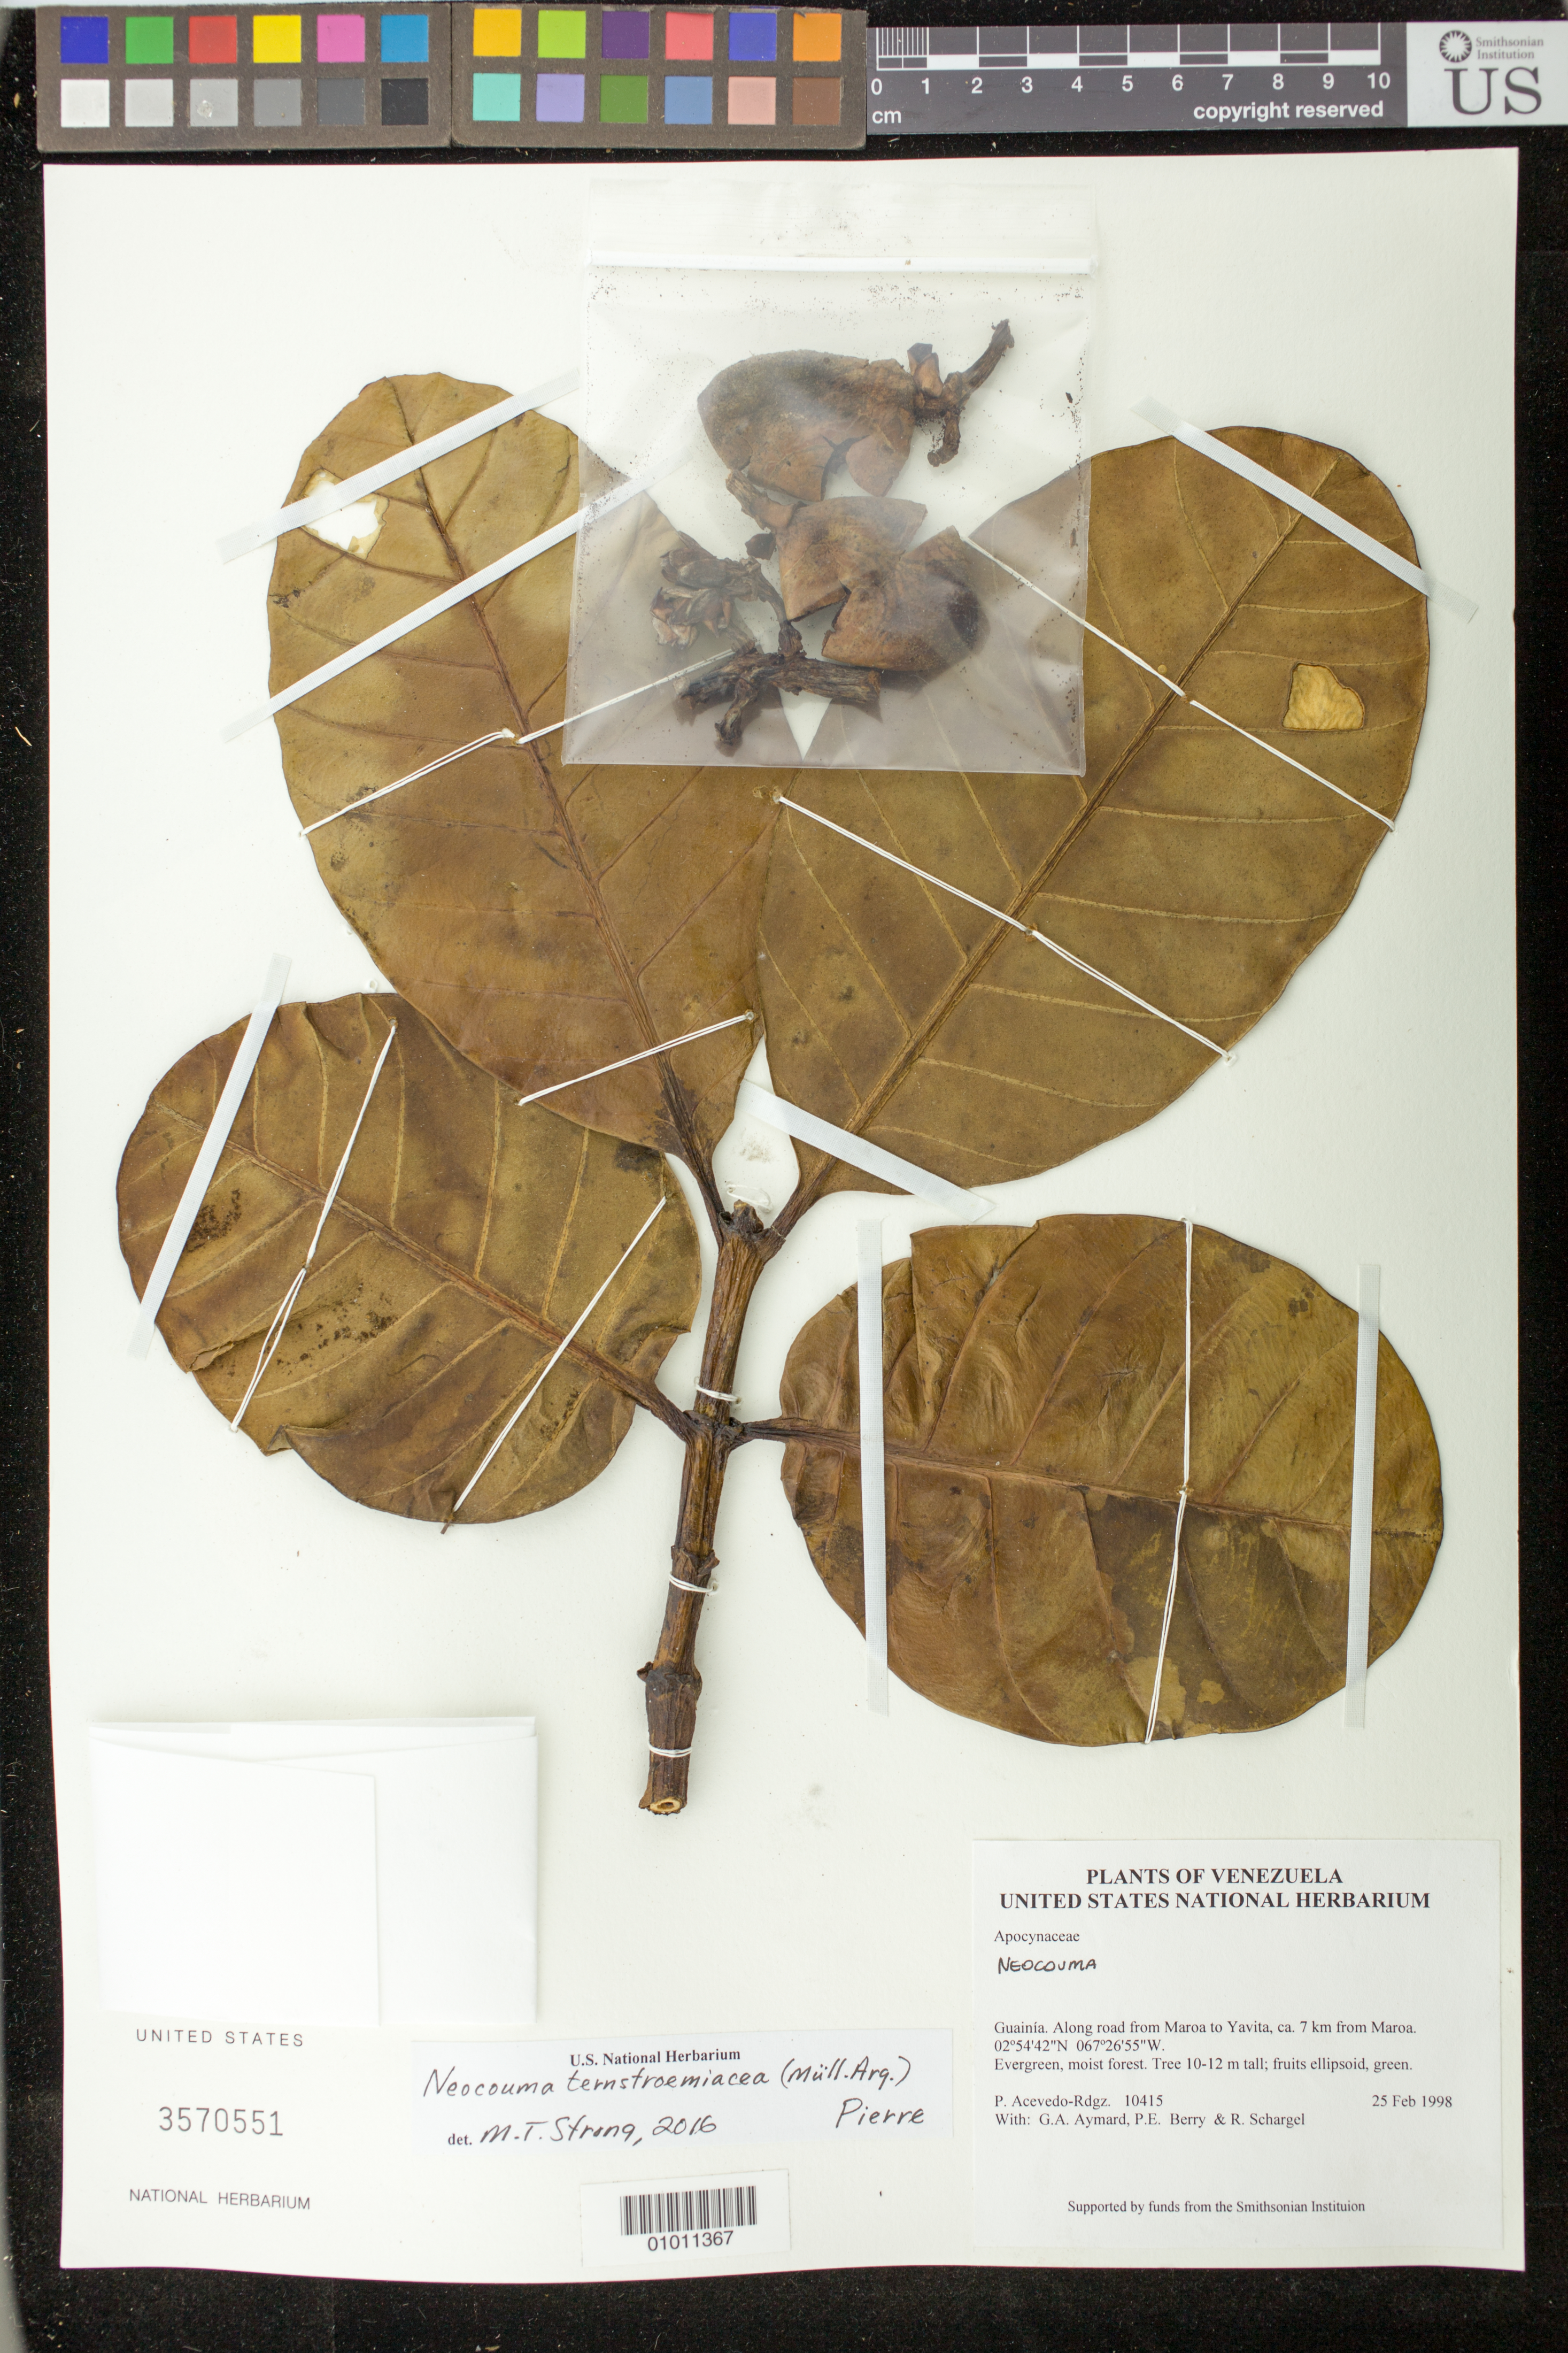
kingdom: Plantae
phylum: Tracheophyta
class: Magnoliopsida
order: Gentianales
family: Apocynaceae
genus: Neocouma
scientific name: Neocouma sp.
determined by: Morokawa, R.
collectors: P. Acevedo-Rodr., G. A. Aymard, P. E. Berry & R. Schargel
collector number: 10415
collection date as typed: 25 Feb 1998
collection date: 1998-02-25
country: Venezuela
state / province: Amazonas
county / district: Maroa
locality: Along road from Maroa to Yavita, ca. 7 km from Maroa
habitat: Evergreen, moist forest.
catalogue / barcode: US 3570551